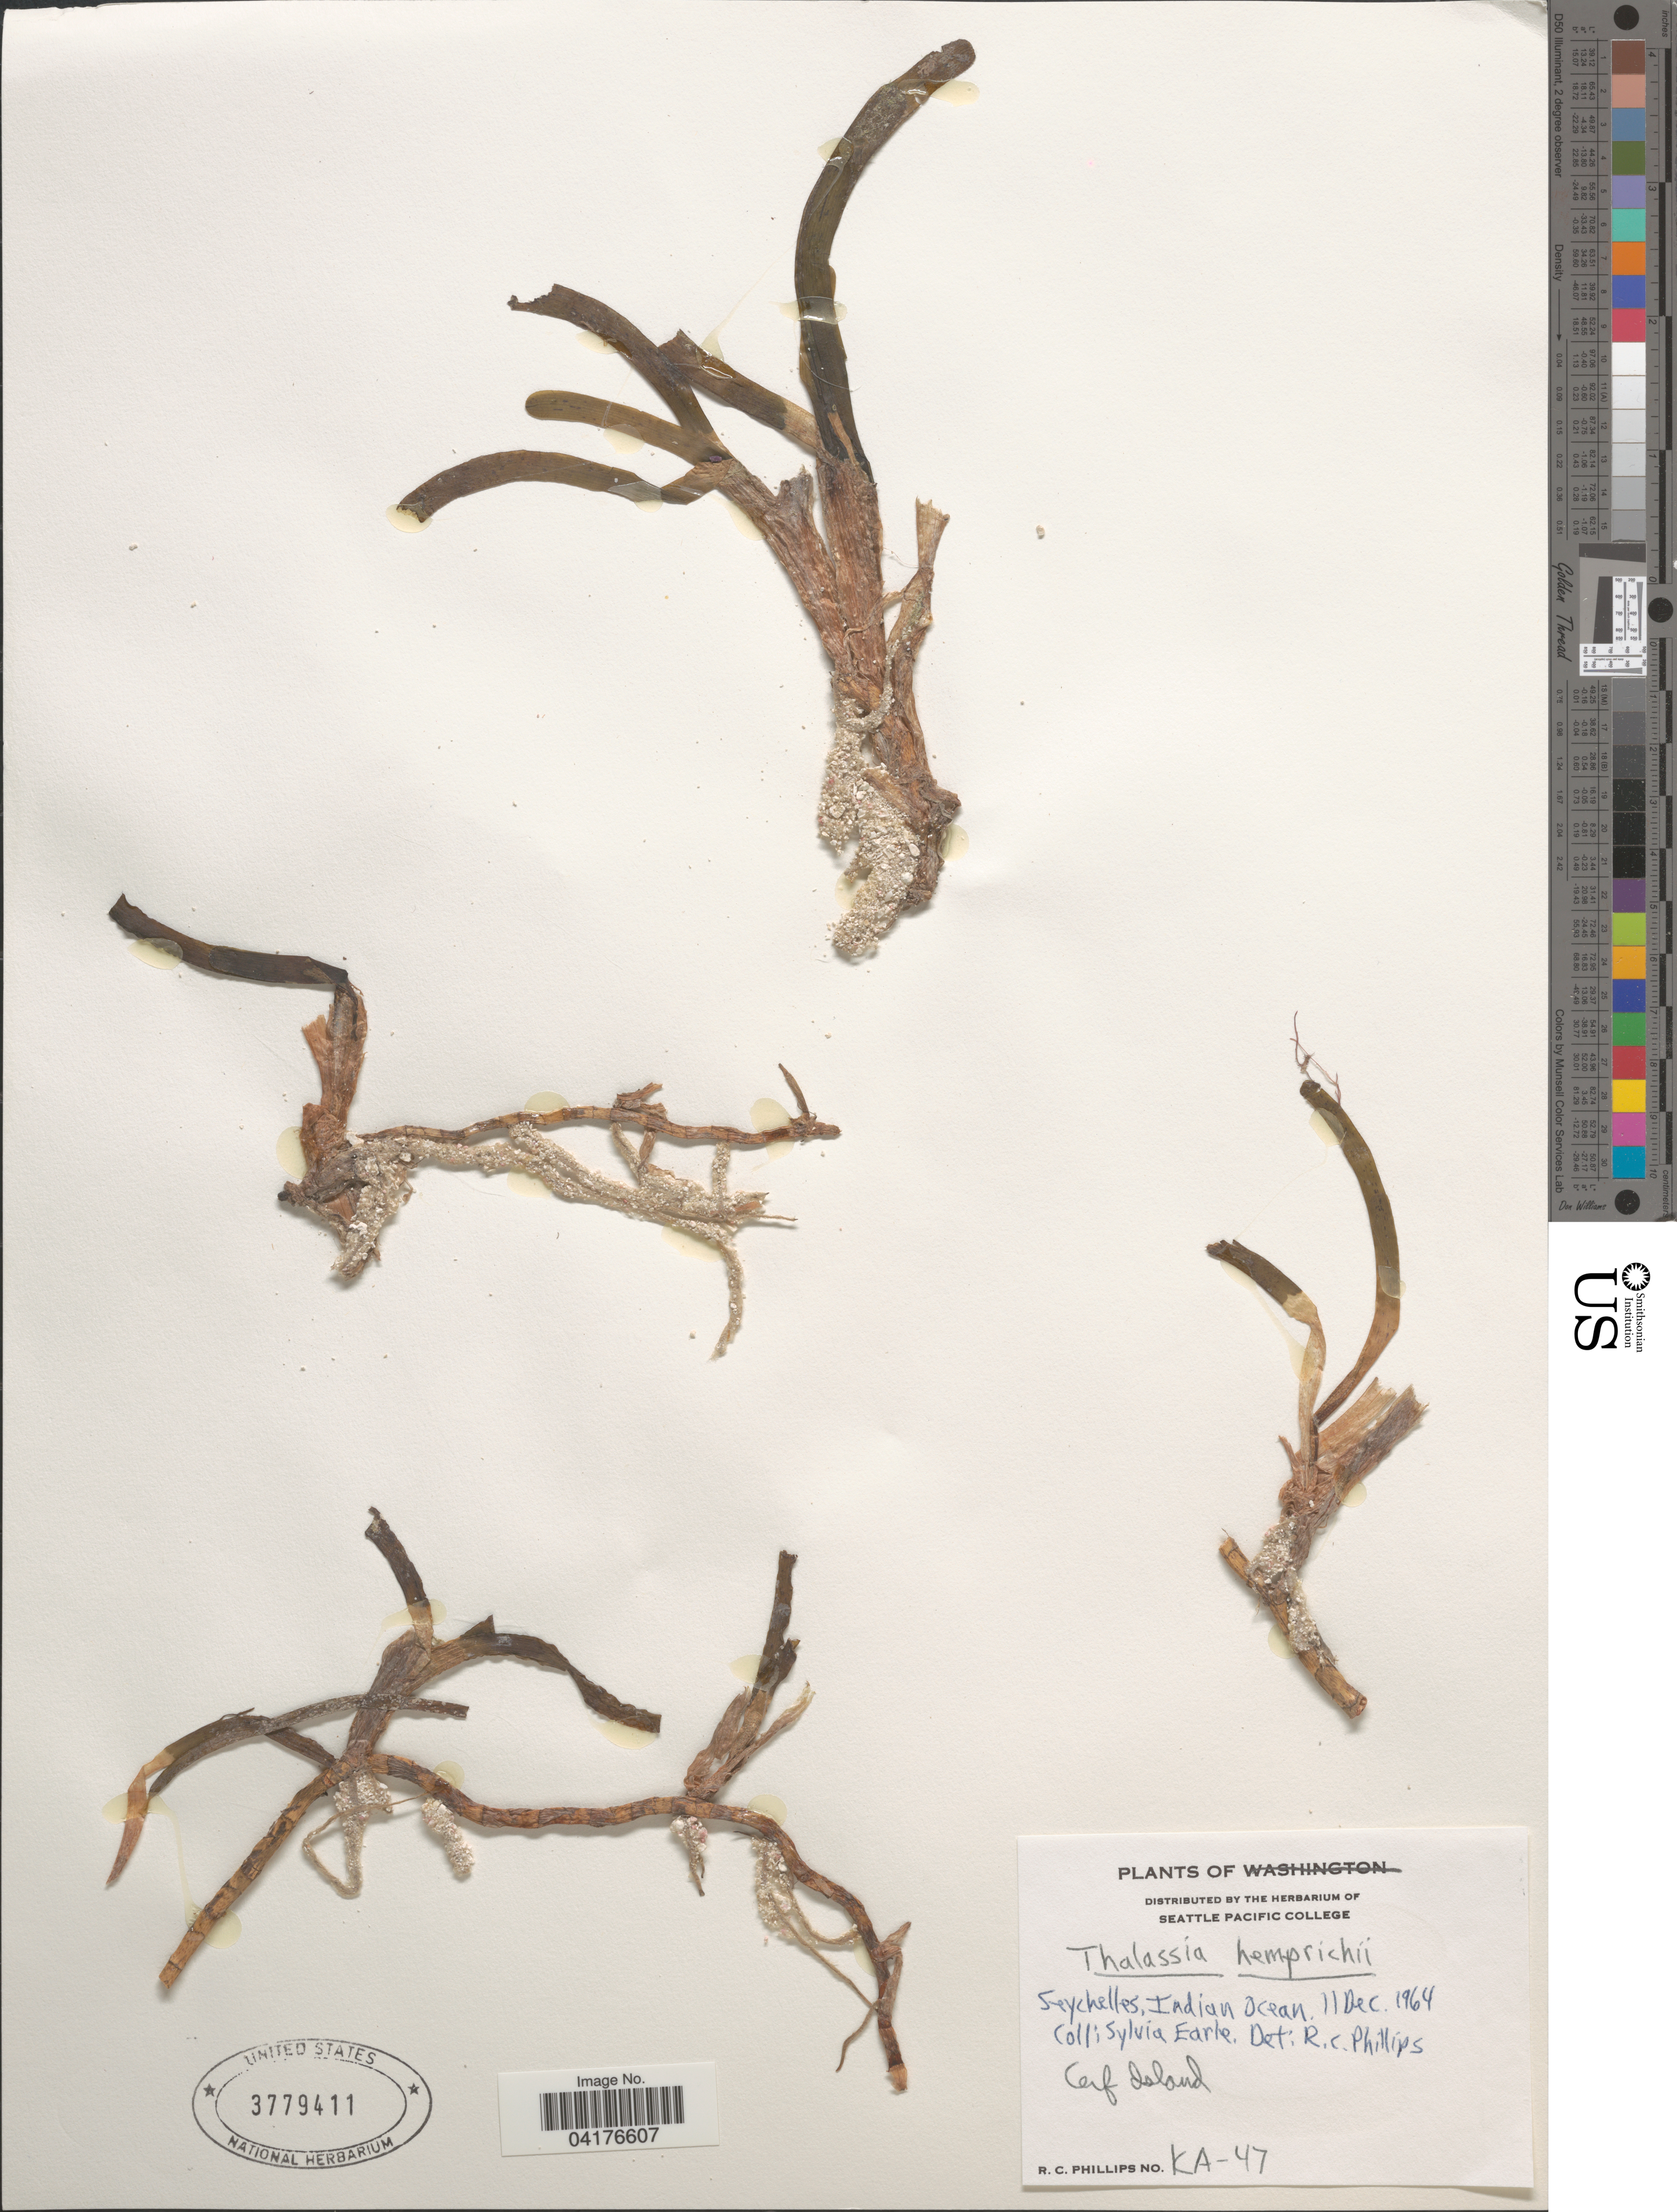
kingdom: Plantae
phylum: Tracheophyta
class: Liliopsida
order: Alismatales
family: Hydrocharitaceae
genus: Thalassia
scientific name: Thalassia hemprichii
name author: Asch.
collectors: S. A. Earle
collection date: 1964-12-11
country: Seychelles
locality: Indian Ocean. Cerf Island.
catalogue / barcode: US 3779411